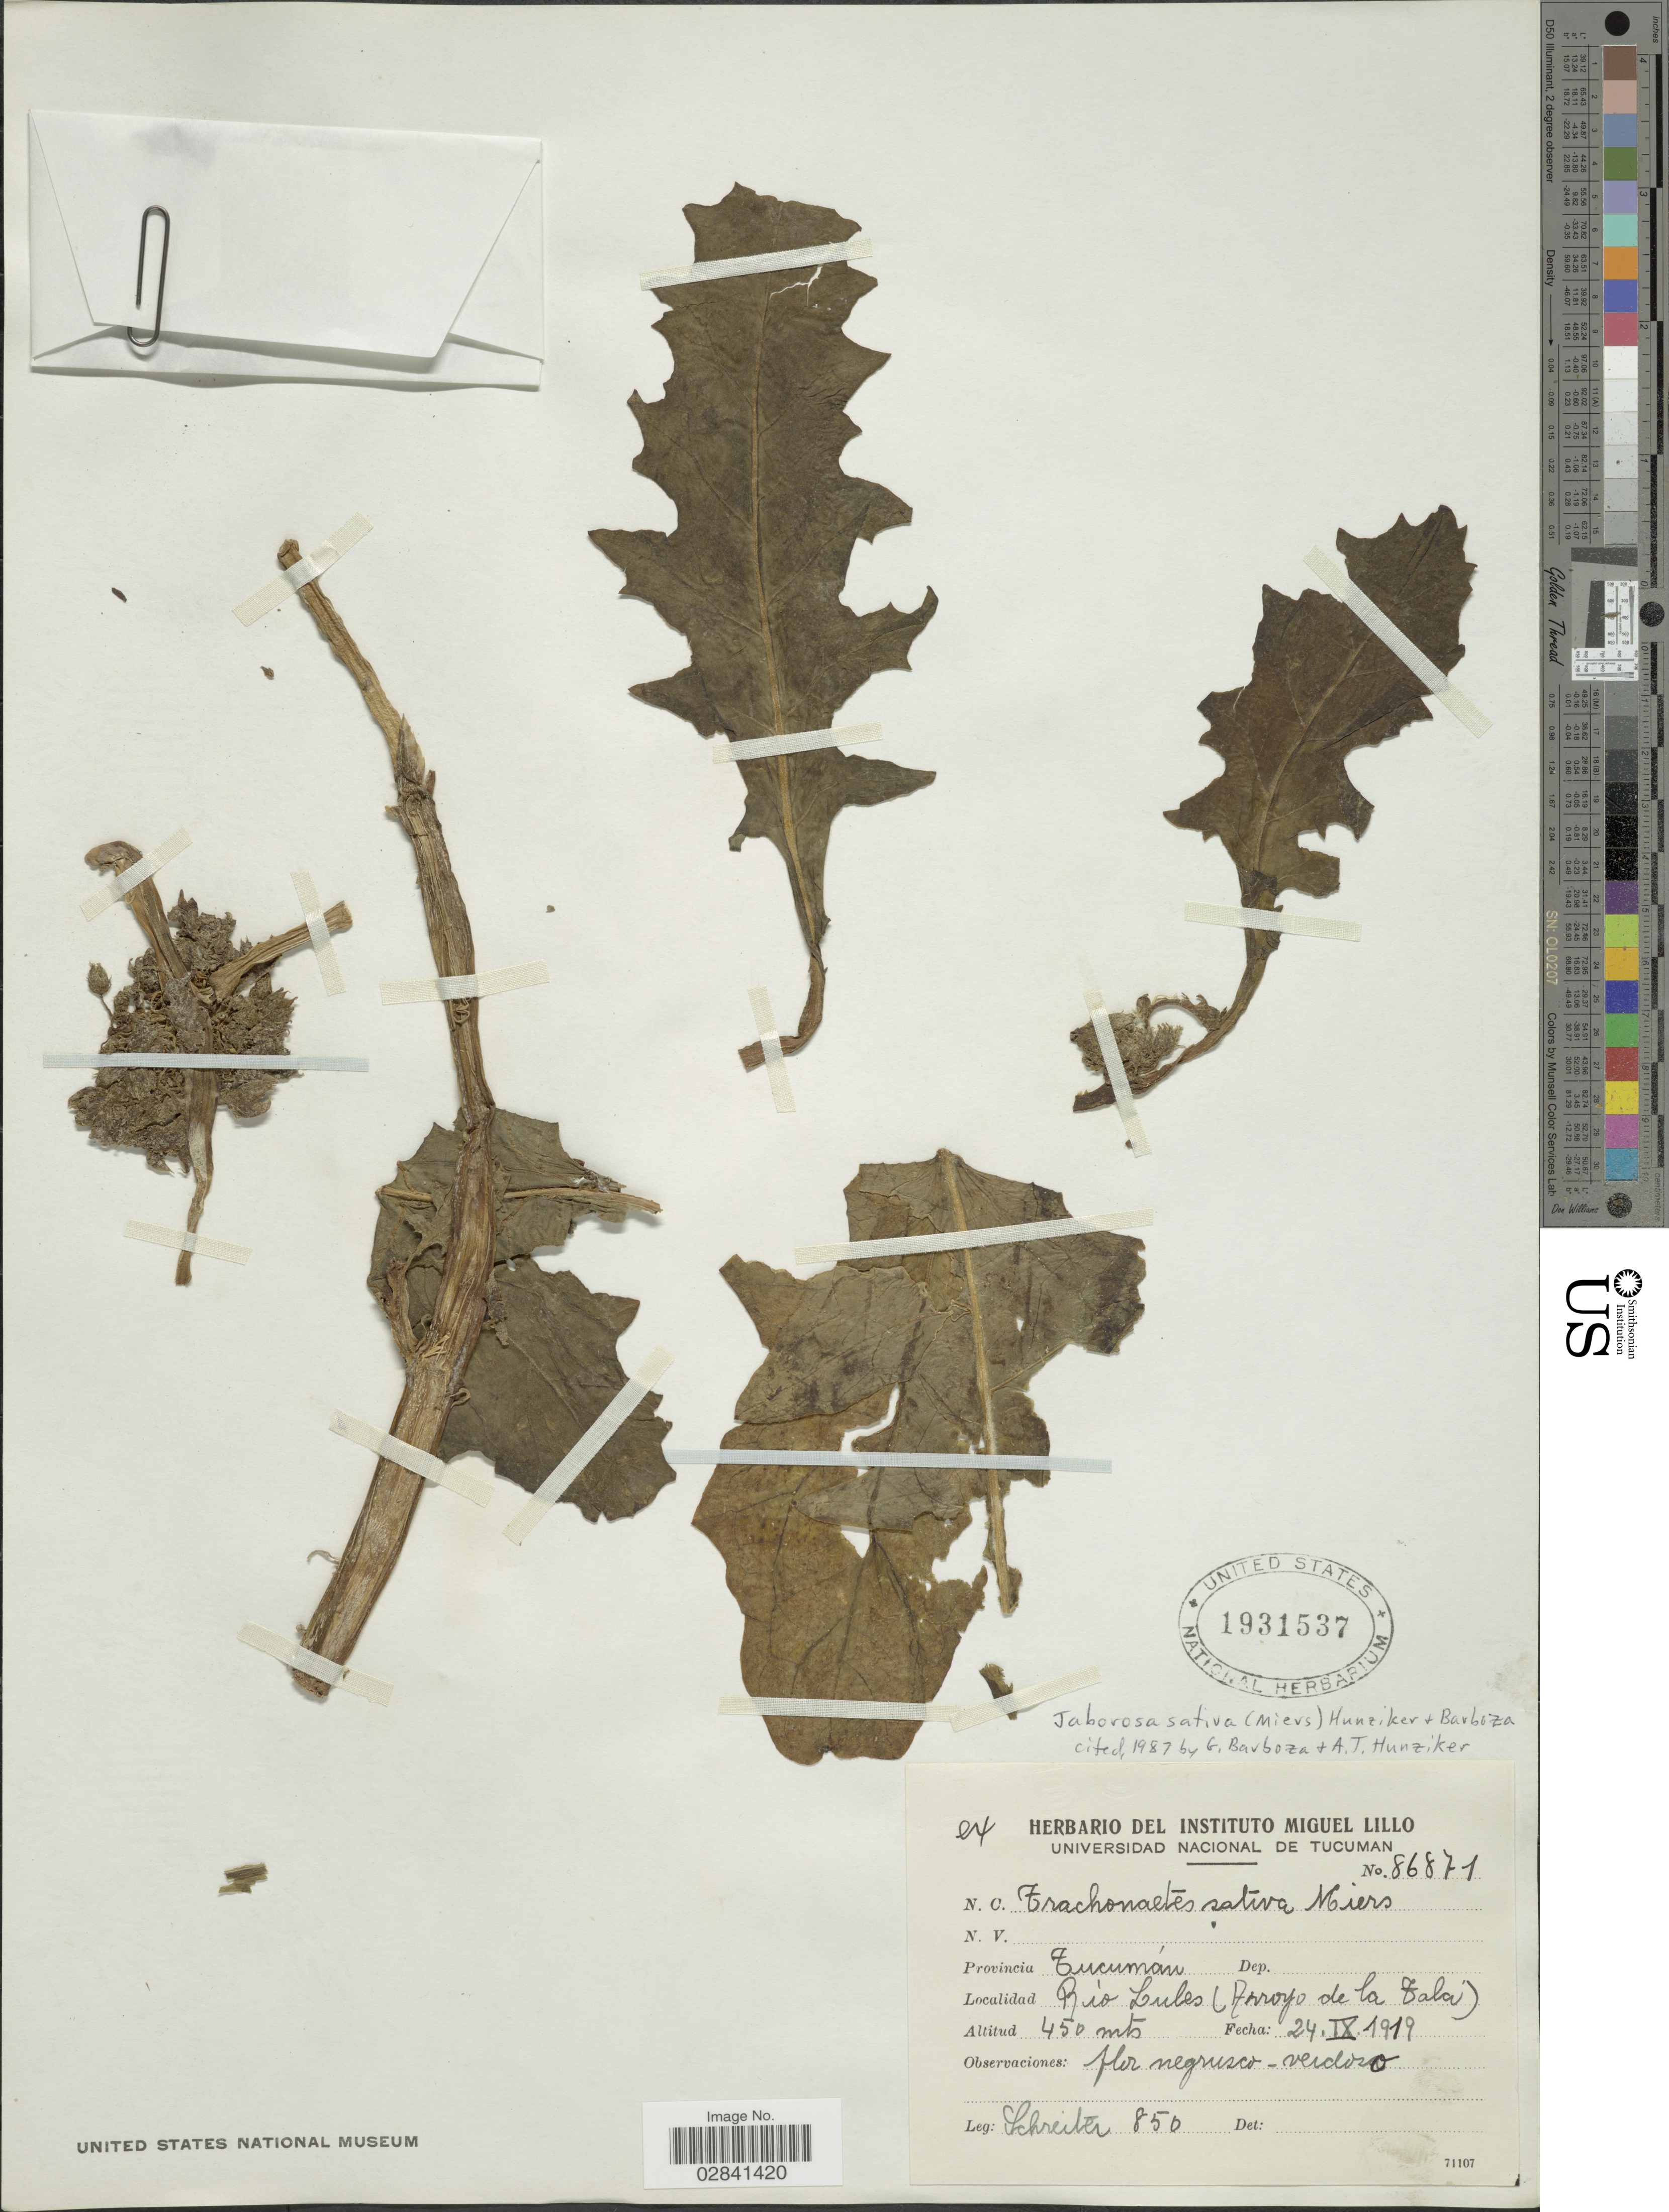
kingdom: Plantae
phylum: Tracheophyta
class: Magnoliopsida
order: Solanales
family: Solanaceae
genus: Jaborosa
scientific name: Jaborosa sativa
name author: (Miers) Hunz. & Barboza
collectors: -. Schreiter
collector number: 850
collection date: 1919-09-24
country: Argentina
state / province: Tucuman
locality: Rio Lules (Arroyo de la Tala)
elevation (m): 450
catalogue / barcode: US 1931537